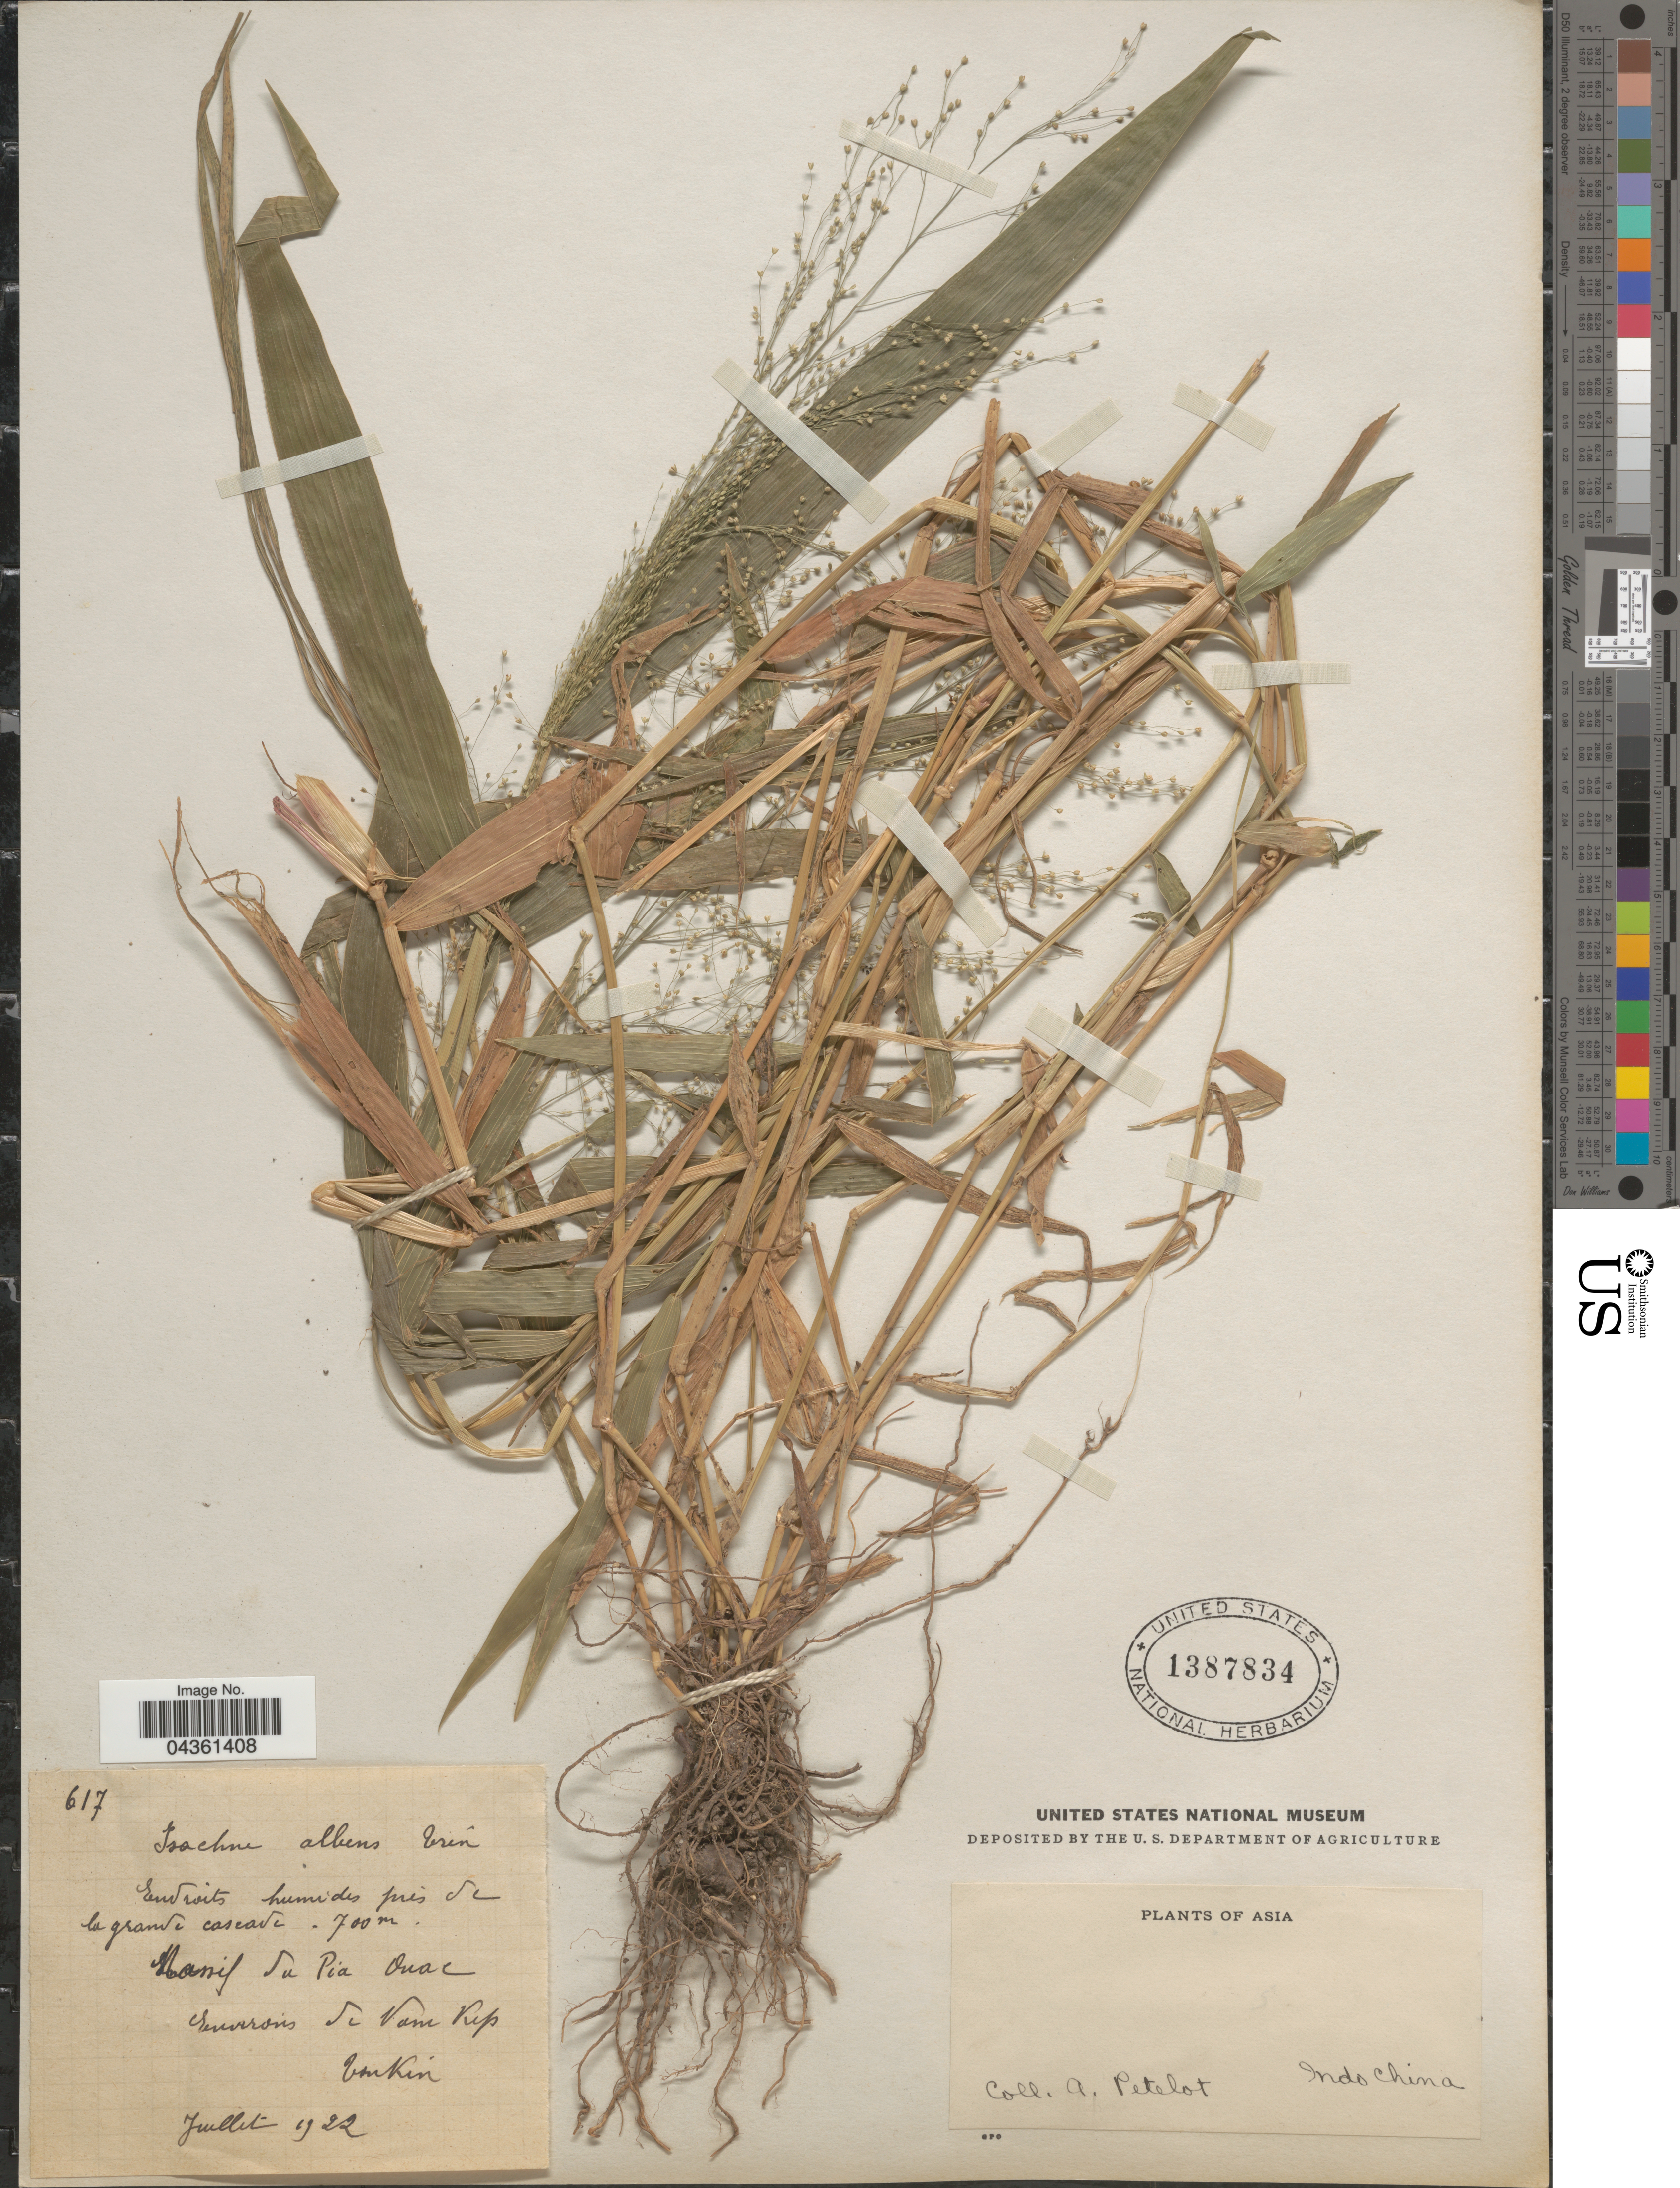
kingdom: Plantae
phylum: Tracheophyta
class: Liliopsida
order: Poales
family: Poaceae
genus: Isachne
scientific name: Isachne albens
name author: Trin.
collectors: A. Petelot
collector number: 617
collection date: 1922-07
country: Vietnam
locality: Massif du Pia Ouac. Environs de Nam Kip. Tonkin. Indo China.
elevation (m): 700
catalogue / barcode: US 1387834